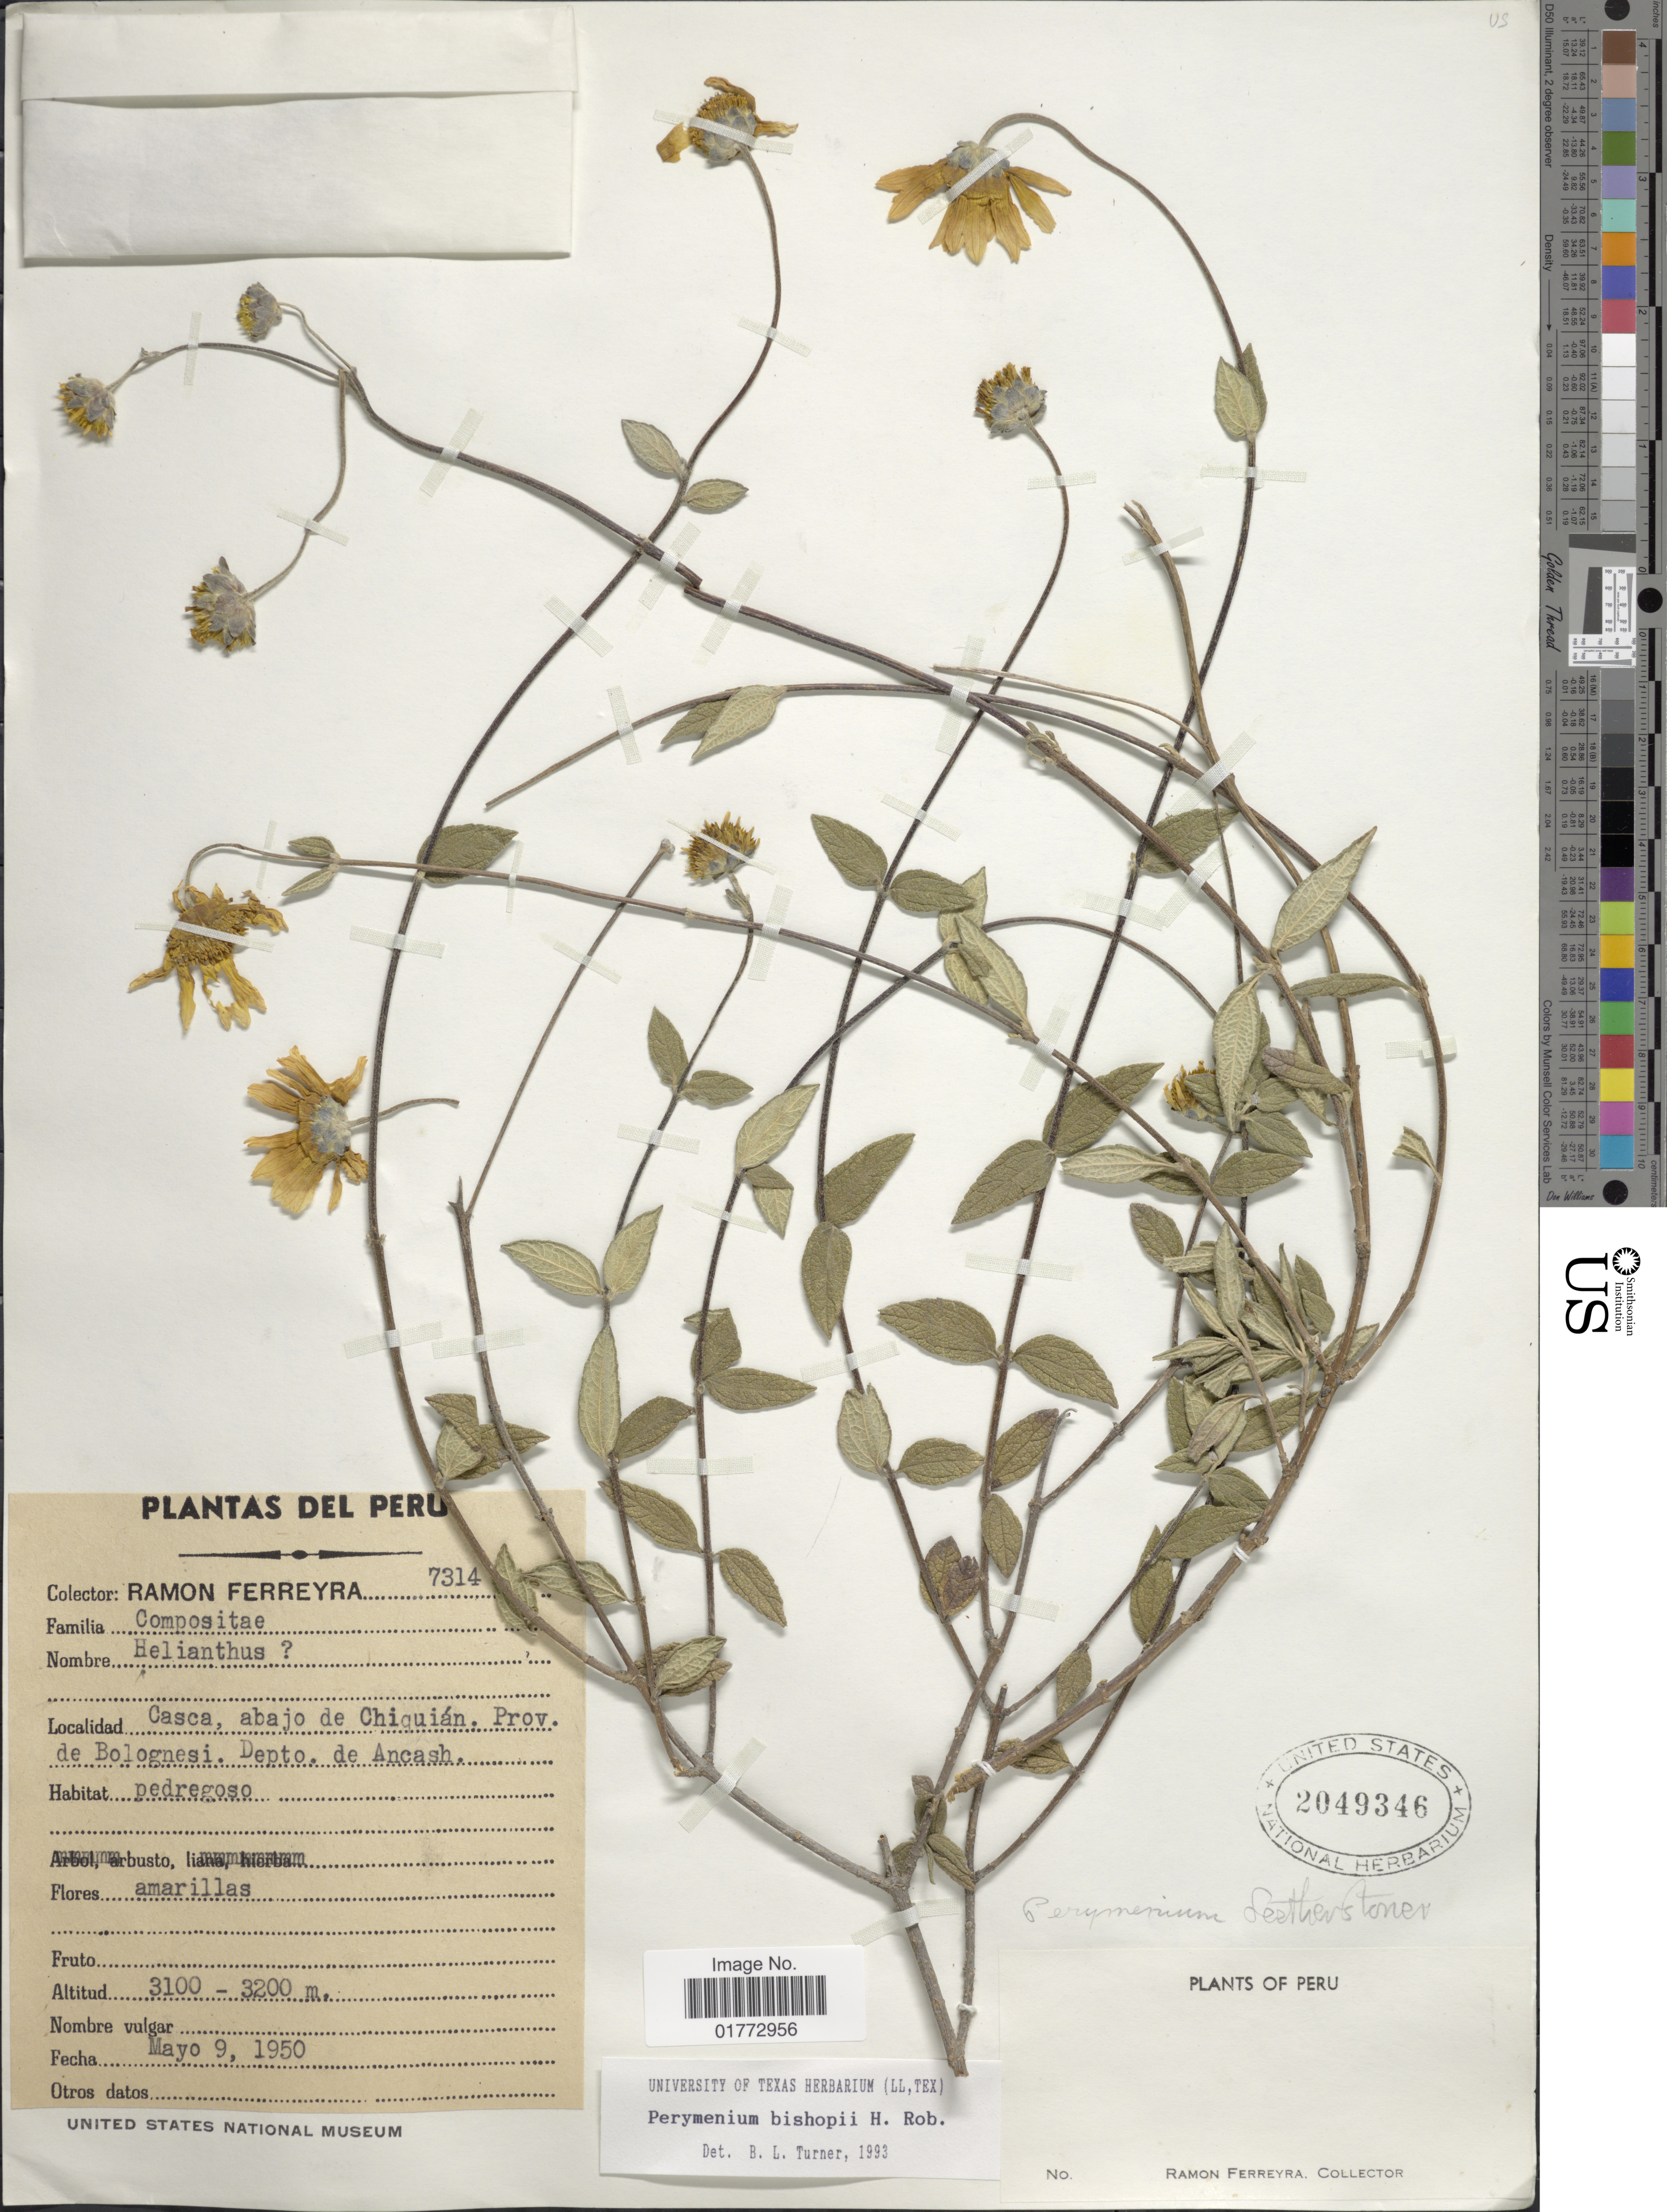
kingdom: Plantae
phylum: Tracheophyta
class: Magnoliopsida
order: Asterales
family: Asteraceae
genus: Perymenium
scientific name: Perymenium bishopii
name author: H. Rob.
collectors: R. A. Ferreyra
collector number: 7314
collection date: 1950-05-09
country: Peru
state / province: Ancash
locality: Casca, abajo de Chiquian. Prov. de Bolognesi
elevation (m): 3100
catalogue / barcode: US 2049346